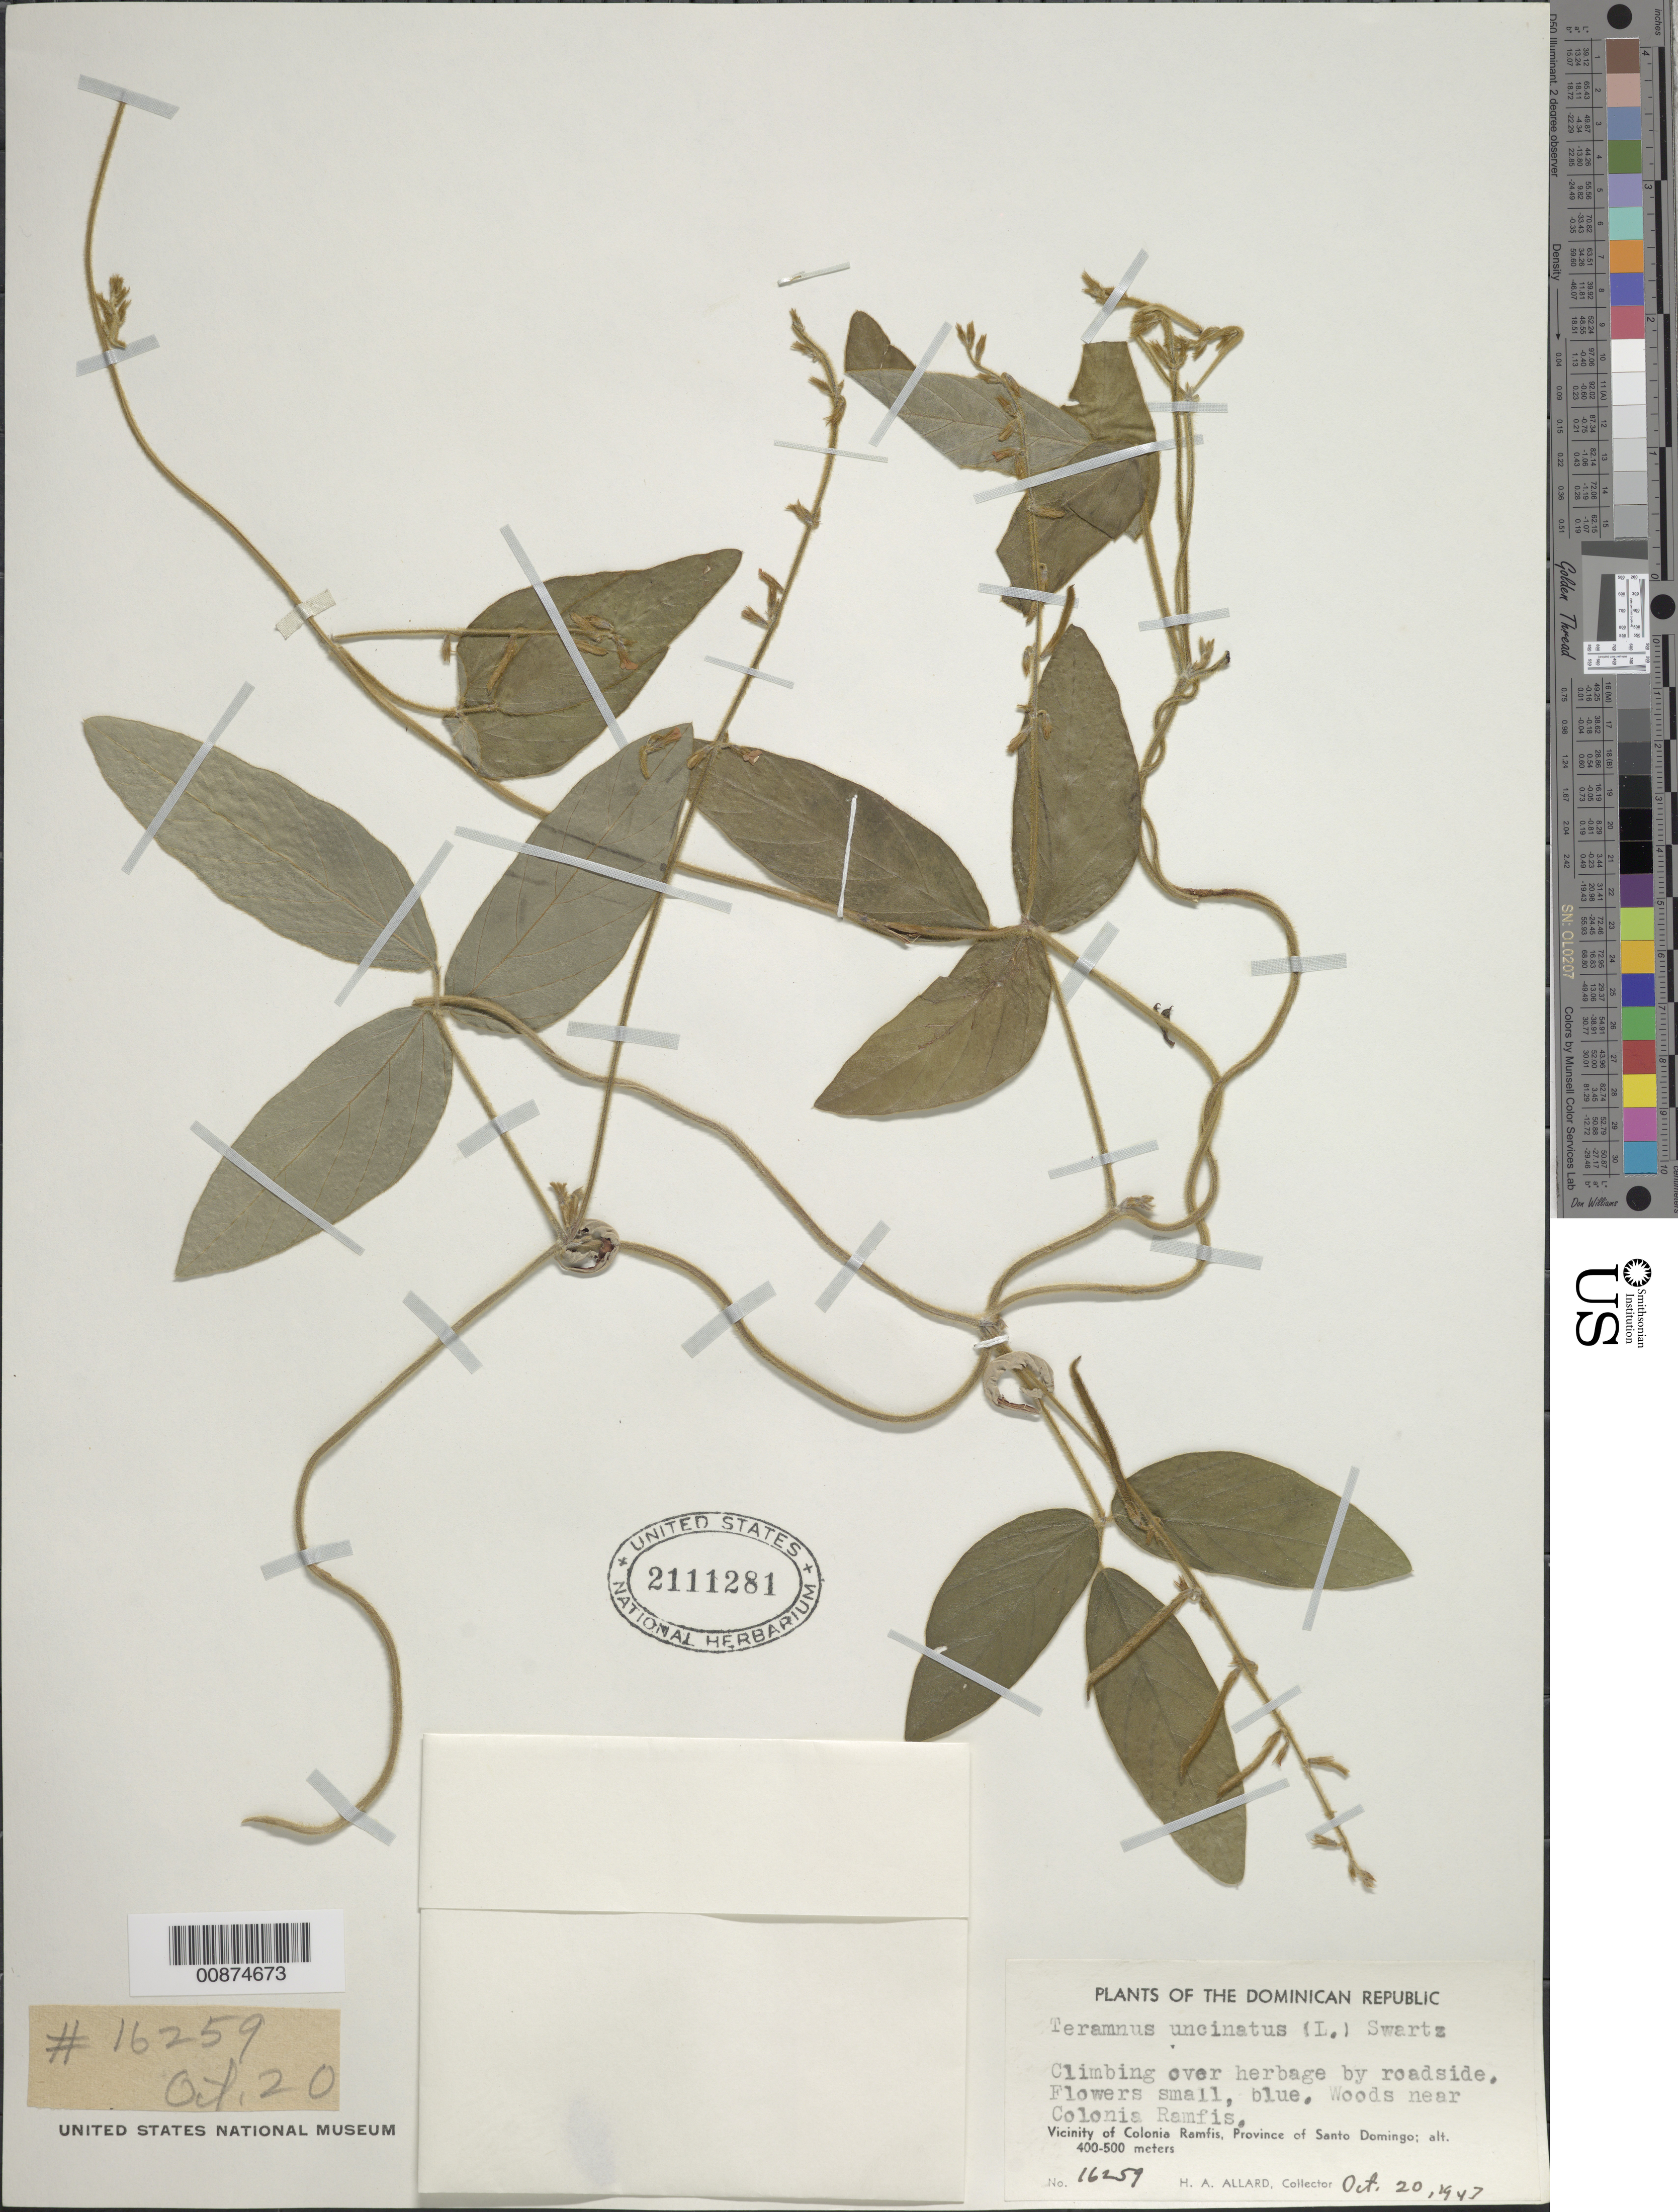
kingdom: Plantae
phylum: Tracheophyta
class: Magnoliopsida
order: Fabales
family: Fabaceae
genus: Teramnus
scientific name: Teramnus uncinatus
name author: (L.) Sw.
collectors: H. A. Allard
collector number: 16259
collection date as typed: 20 Oct 1947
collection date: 1947-10-20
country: Dominican Republic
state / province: Distrito Nacional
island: Hispaniola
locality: Woods near Colonia Ramfis, Province of Santo Domingo (obsolete).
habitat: Climbing over herbage by roadside. Woods.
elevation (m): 400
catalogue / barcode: US 2111281